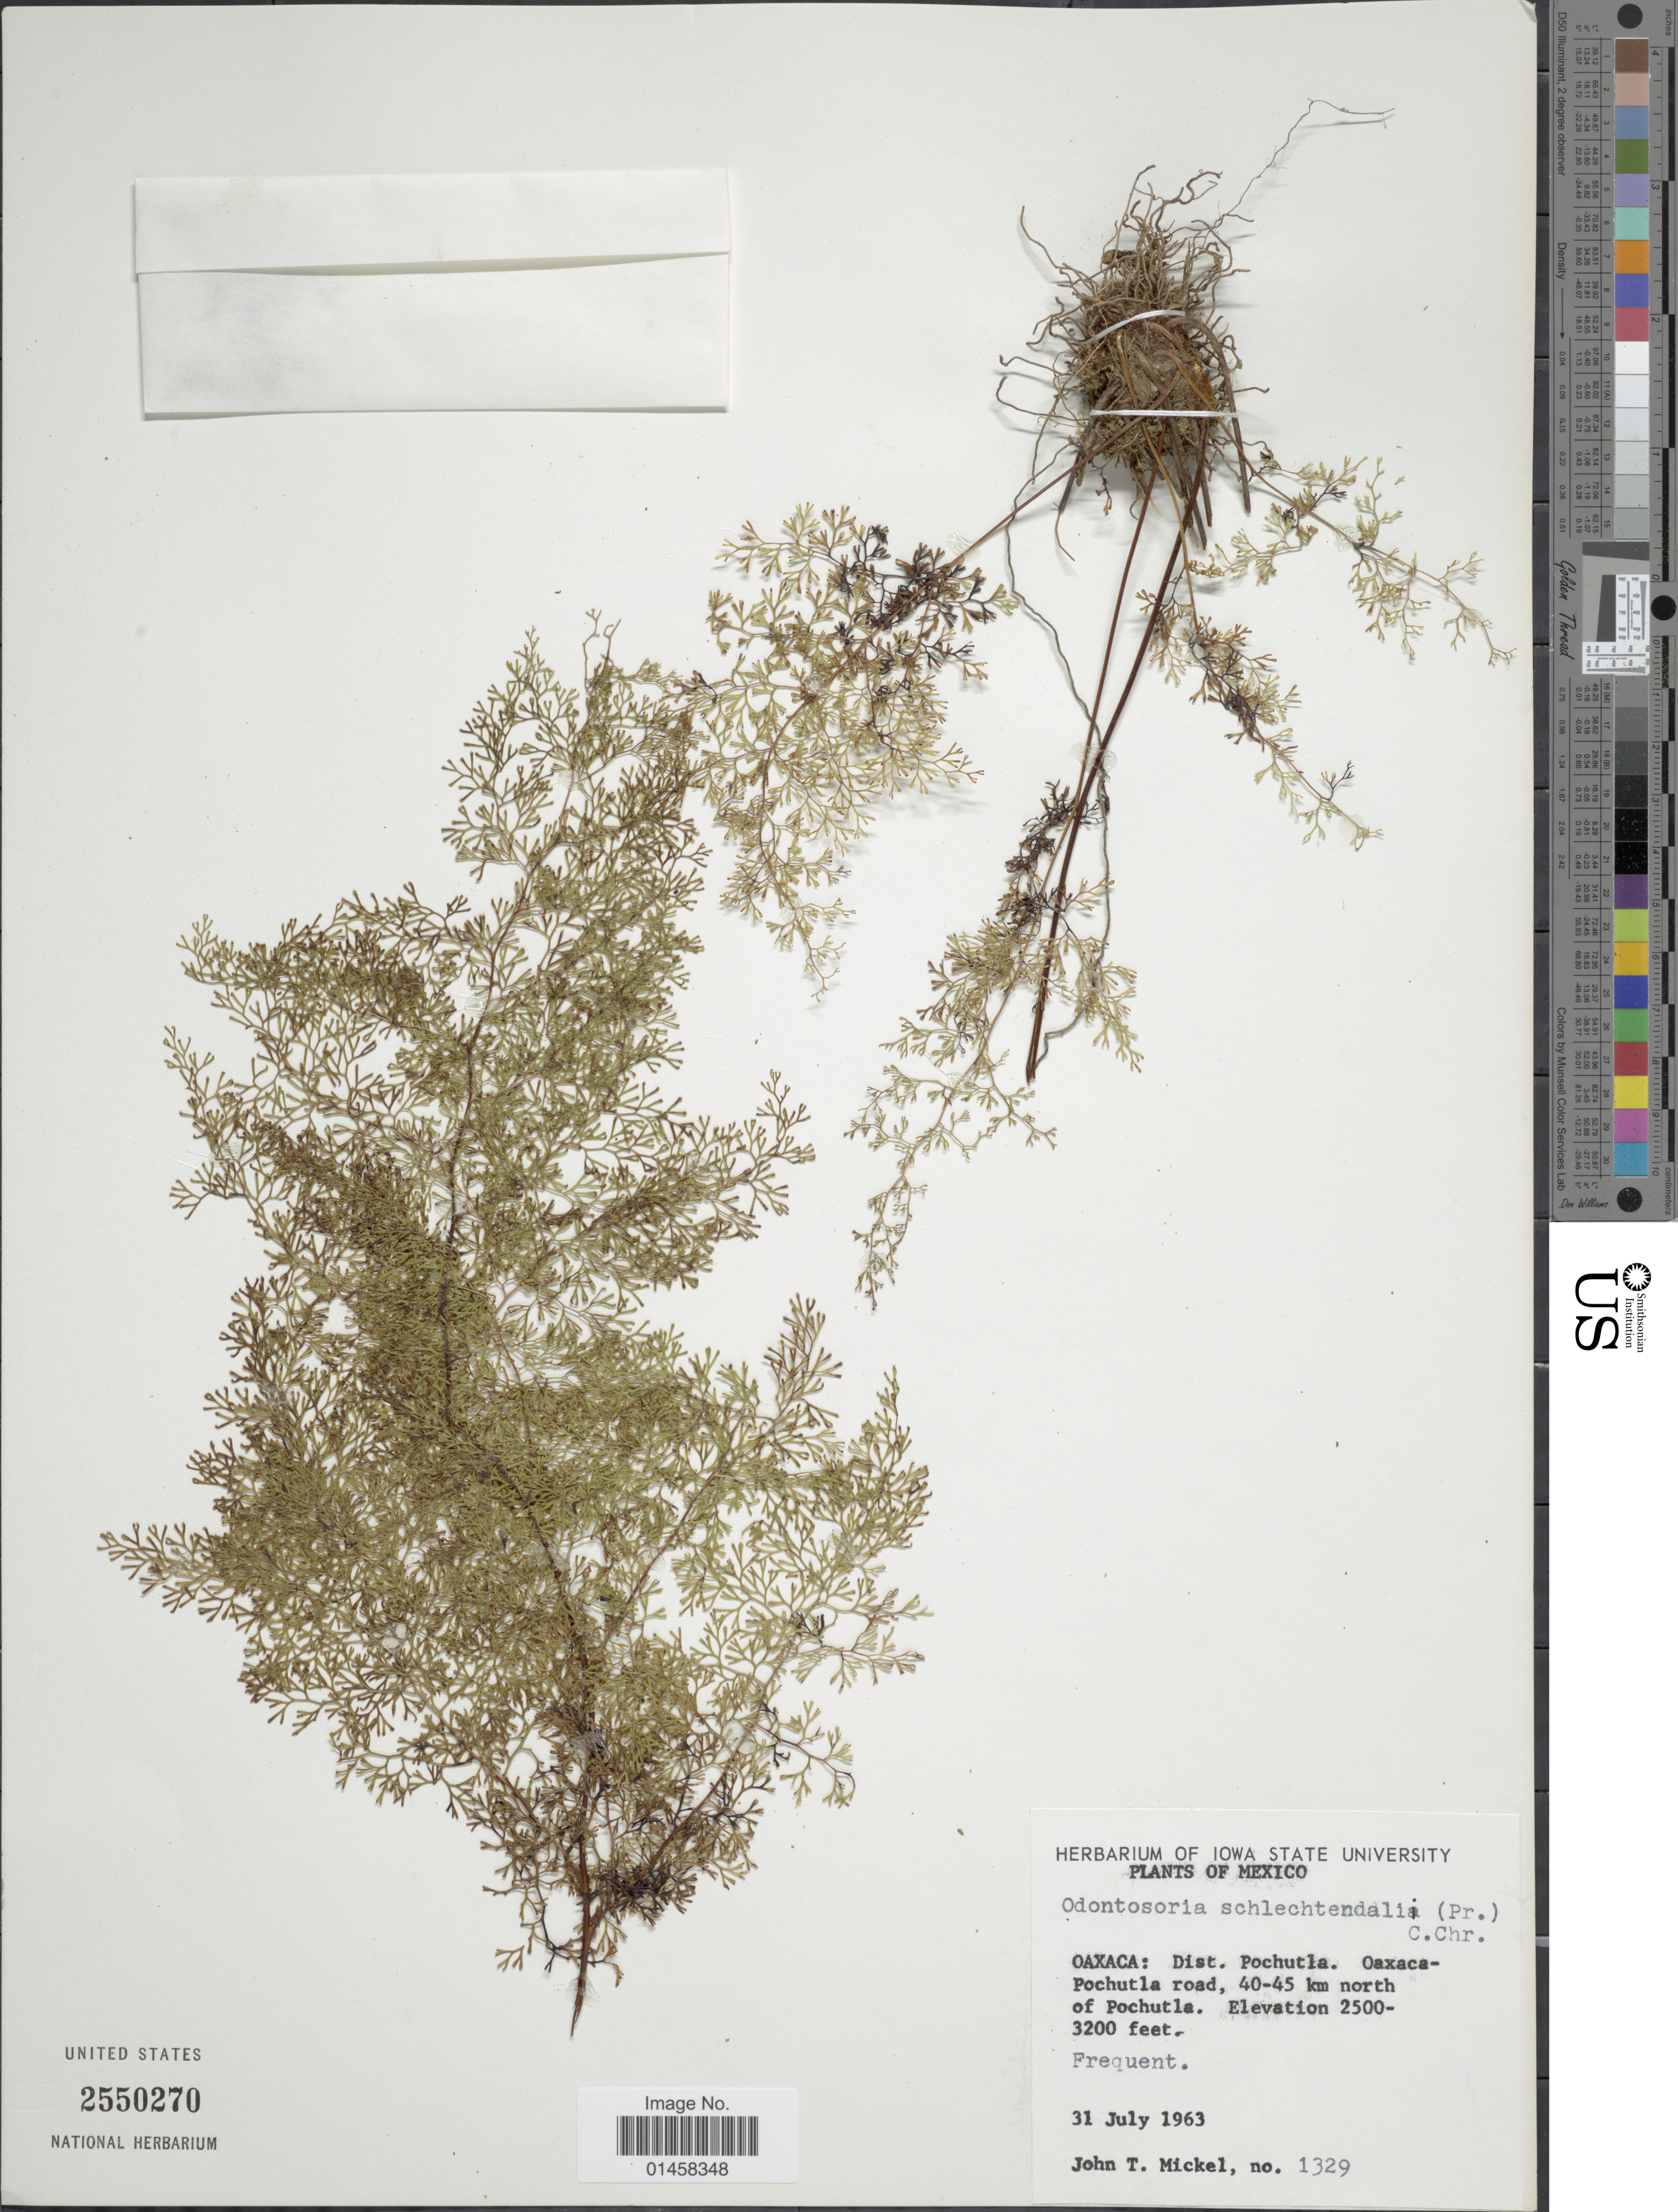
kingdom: Plantae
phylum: Tracheophyta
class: Polypodiopsida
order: Polypodiales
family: Lindsaeaceae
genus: Odontosoria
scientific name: Odontosoria schlechtendalii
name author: (C. Presl) C. Chr.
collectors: J. T. Mickel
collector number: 1329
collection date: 1963-07-31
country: Mexico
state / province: Oaxaca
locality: Dist. Pochutla, Oaxaca-Pochutla road, 40-45 km north of Pochutla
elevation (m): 762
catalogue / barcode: US 2550270